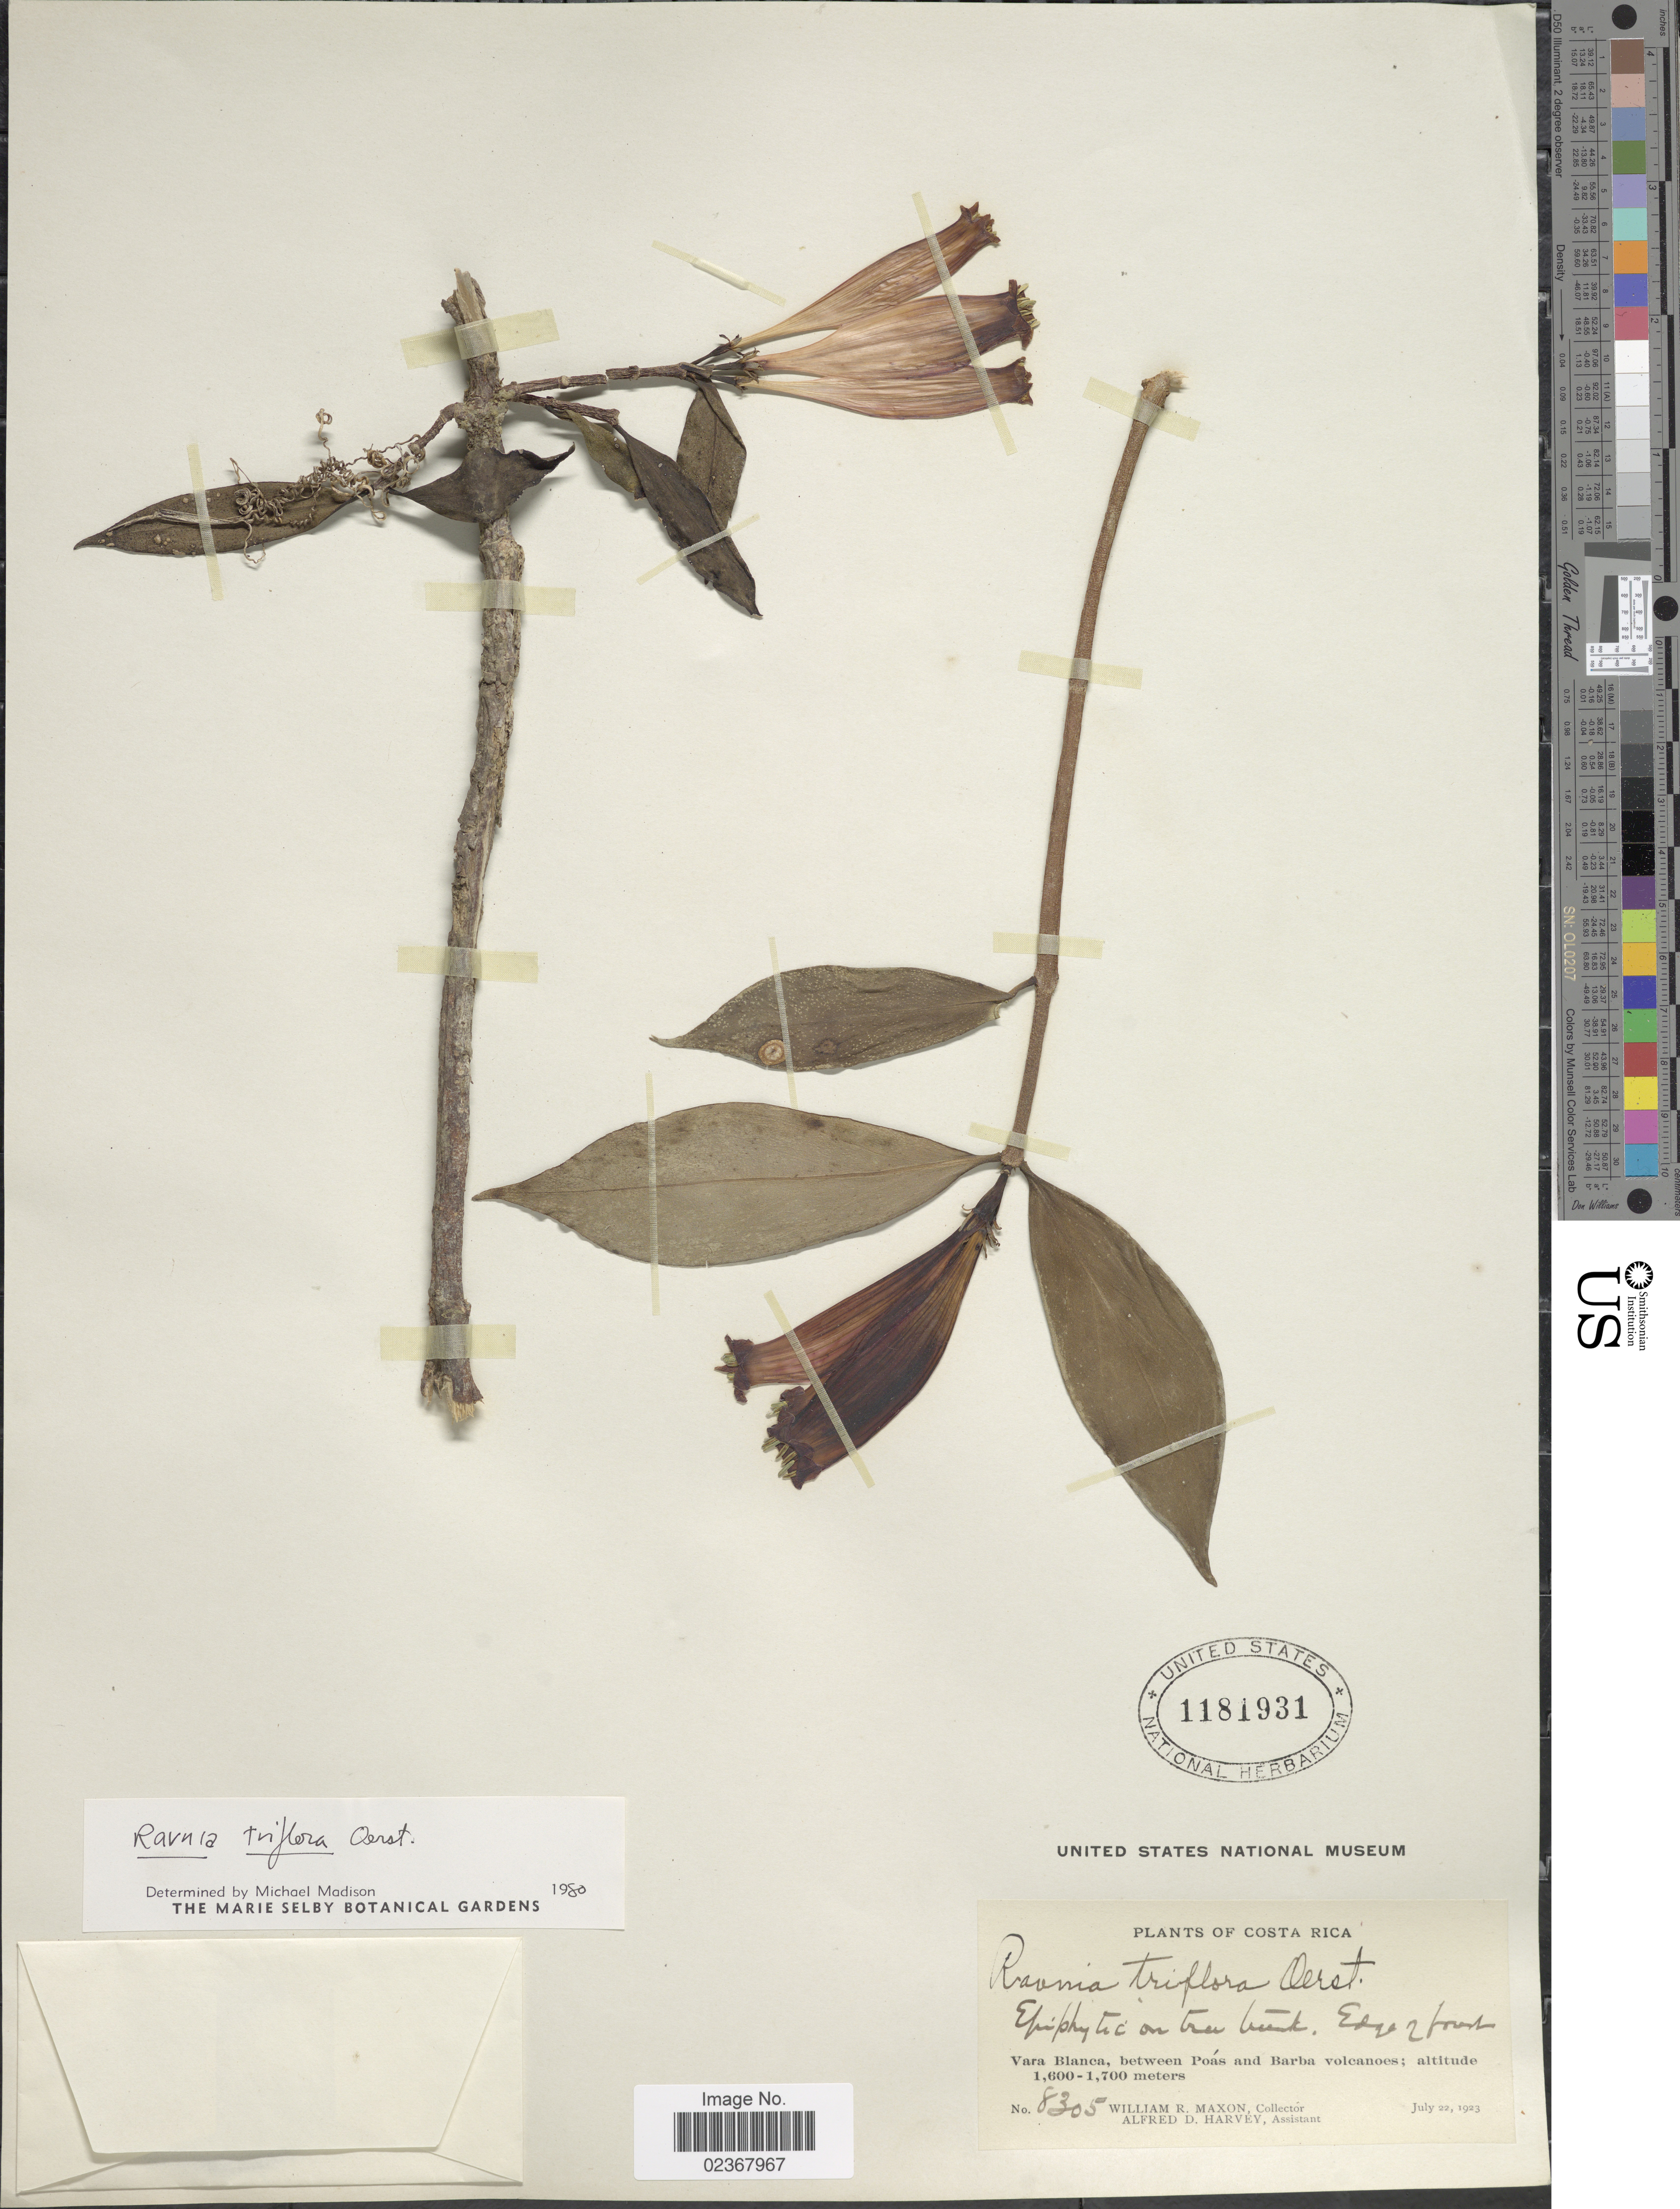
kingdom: Plantae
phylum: Tracheophyta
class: Magnoliopsida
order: Gentianales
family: Rubiaceae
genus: Hillia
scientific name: Hillia triflora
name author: (Oerst.) C.M. Taylor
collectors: W. R. Maxon & A. D. Harvey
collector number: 8305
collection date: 1923-07-22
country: Costa Rica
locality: Vara Blanca, between Poas and Barba volcanos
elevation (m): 1600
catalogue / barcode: US 1181931